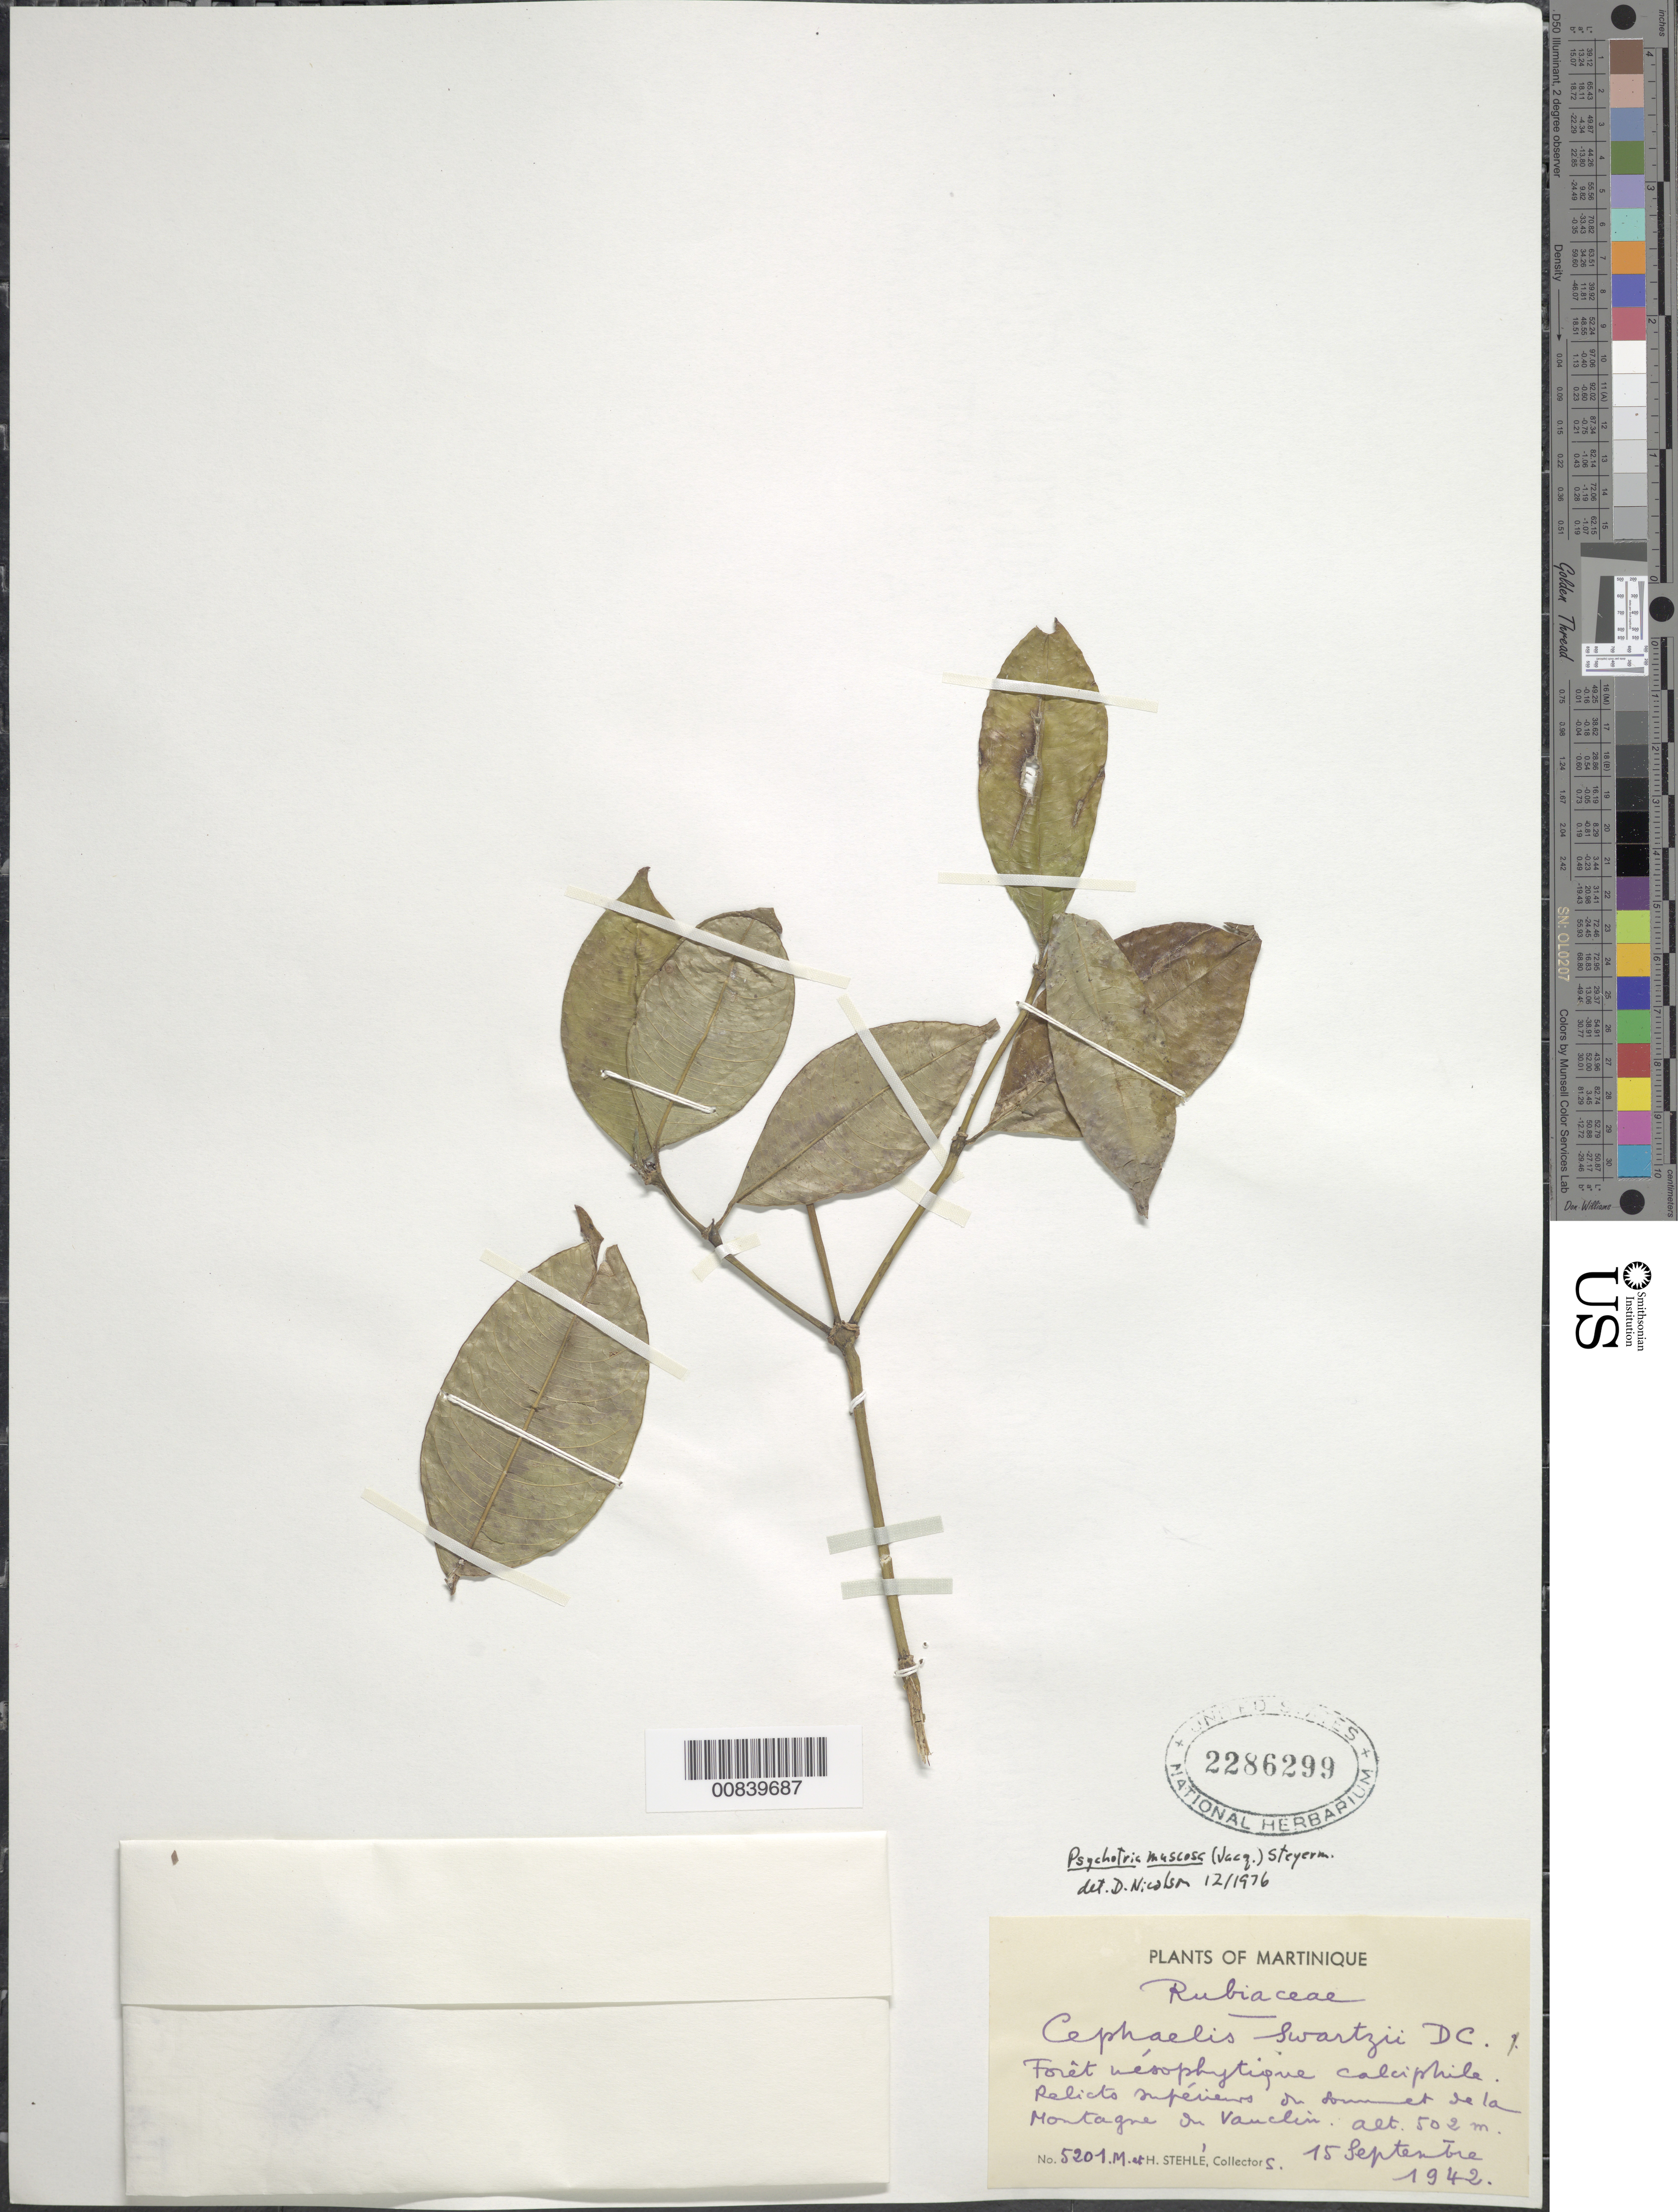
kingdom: Plantae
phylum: Tracheophyta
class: Magnoliopsida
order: Gentianales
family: Rubiaceae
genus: Psychotria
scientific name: Psychotria mucosa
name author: (Jacq.) Steyerm.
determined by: Nicolson, Dan H.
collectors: M. Stehlé & H. Stehlé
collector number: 5201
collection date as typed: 15 Sep 1942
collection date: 1942-09-15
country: Martinique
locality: Relicts supérieurs on summit de la Montagne en Vauclin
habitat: Forêt mésophytique calciphile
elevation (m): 502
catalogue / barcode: US 2286299